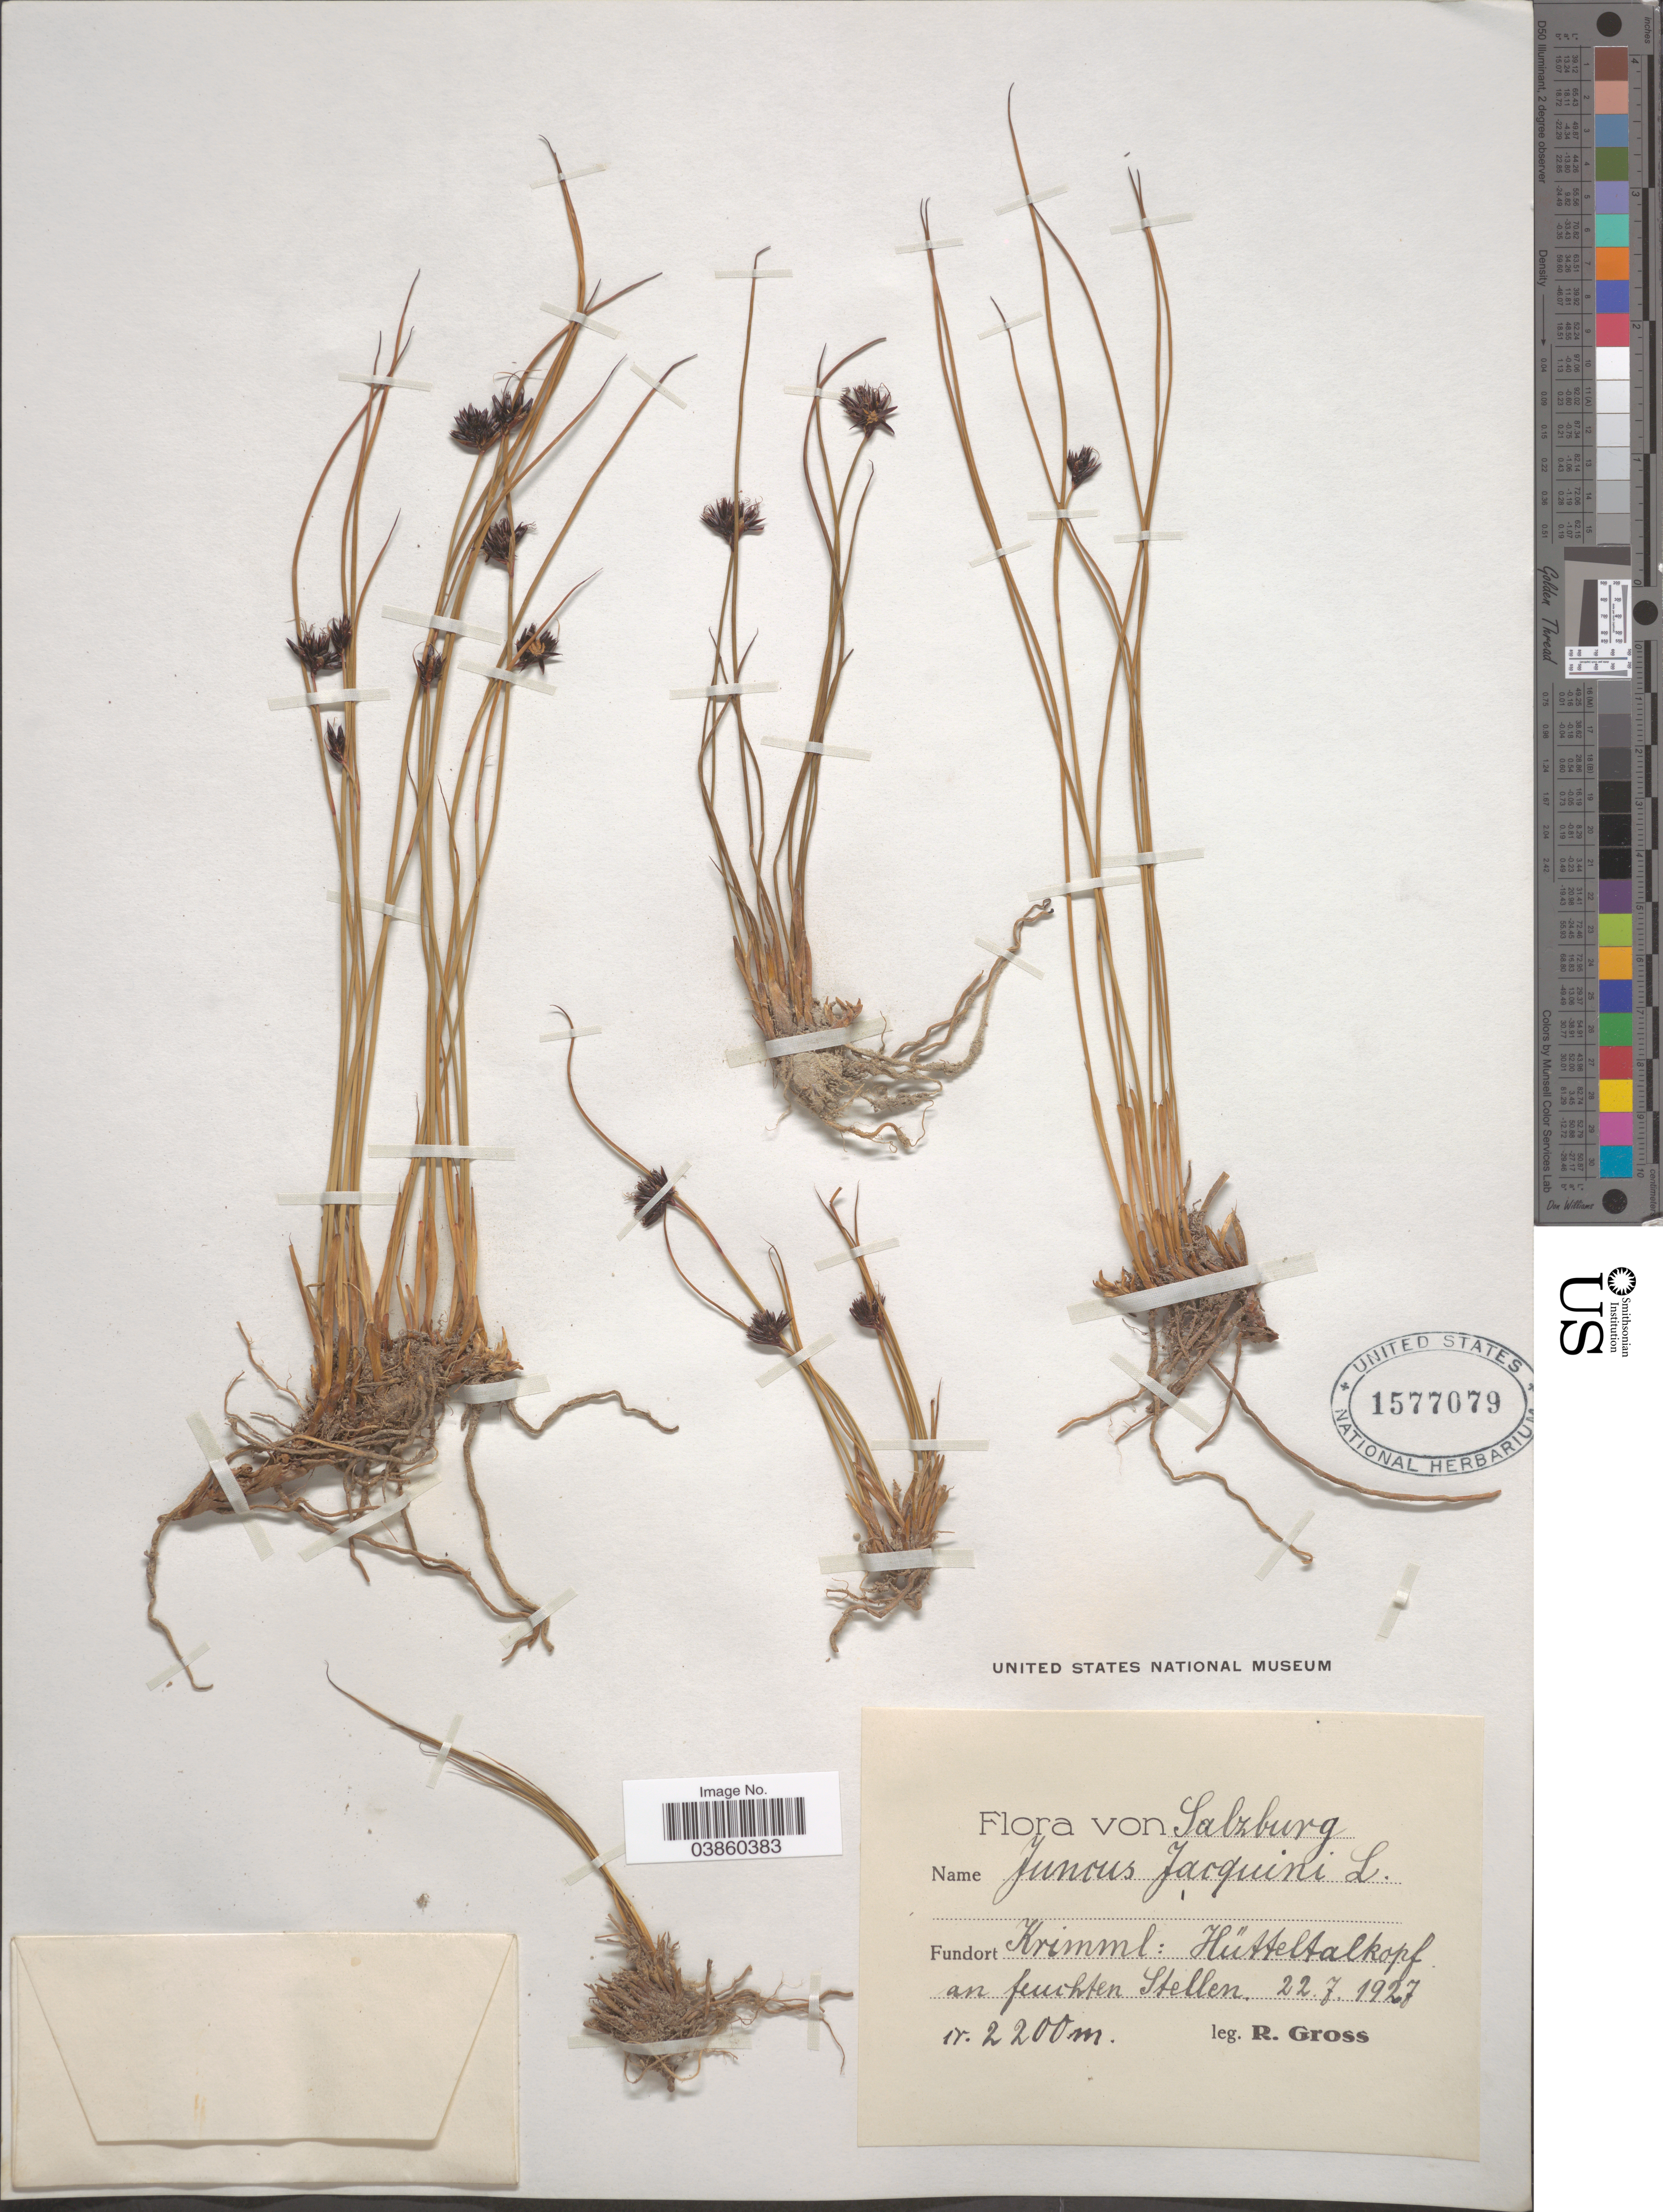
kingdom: Plantae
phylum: Tracheophyta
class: Liliopsida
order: Poales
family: Juncaceae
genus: Juncus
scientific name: Juncus jacquinii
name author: L.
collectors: R. Gross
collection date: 1927-07-22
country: Austria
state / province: Salzburg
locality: Fundort Krimml: Hütteltalkopf an feuchten Stellen.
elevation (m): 2200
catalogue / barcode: US 1577079